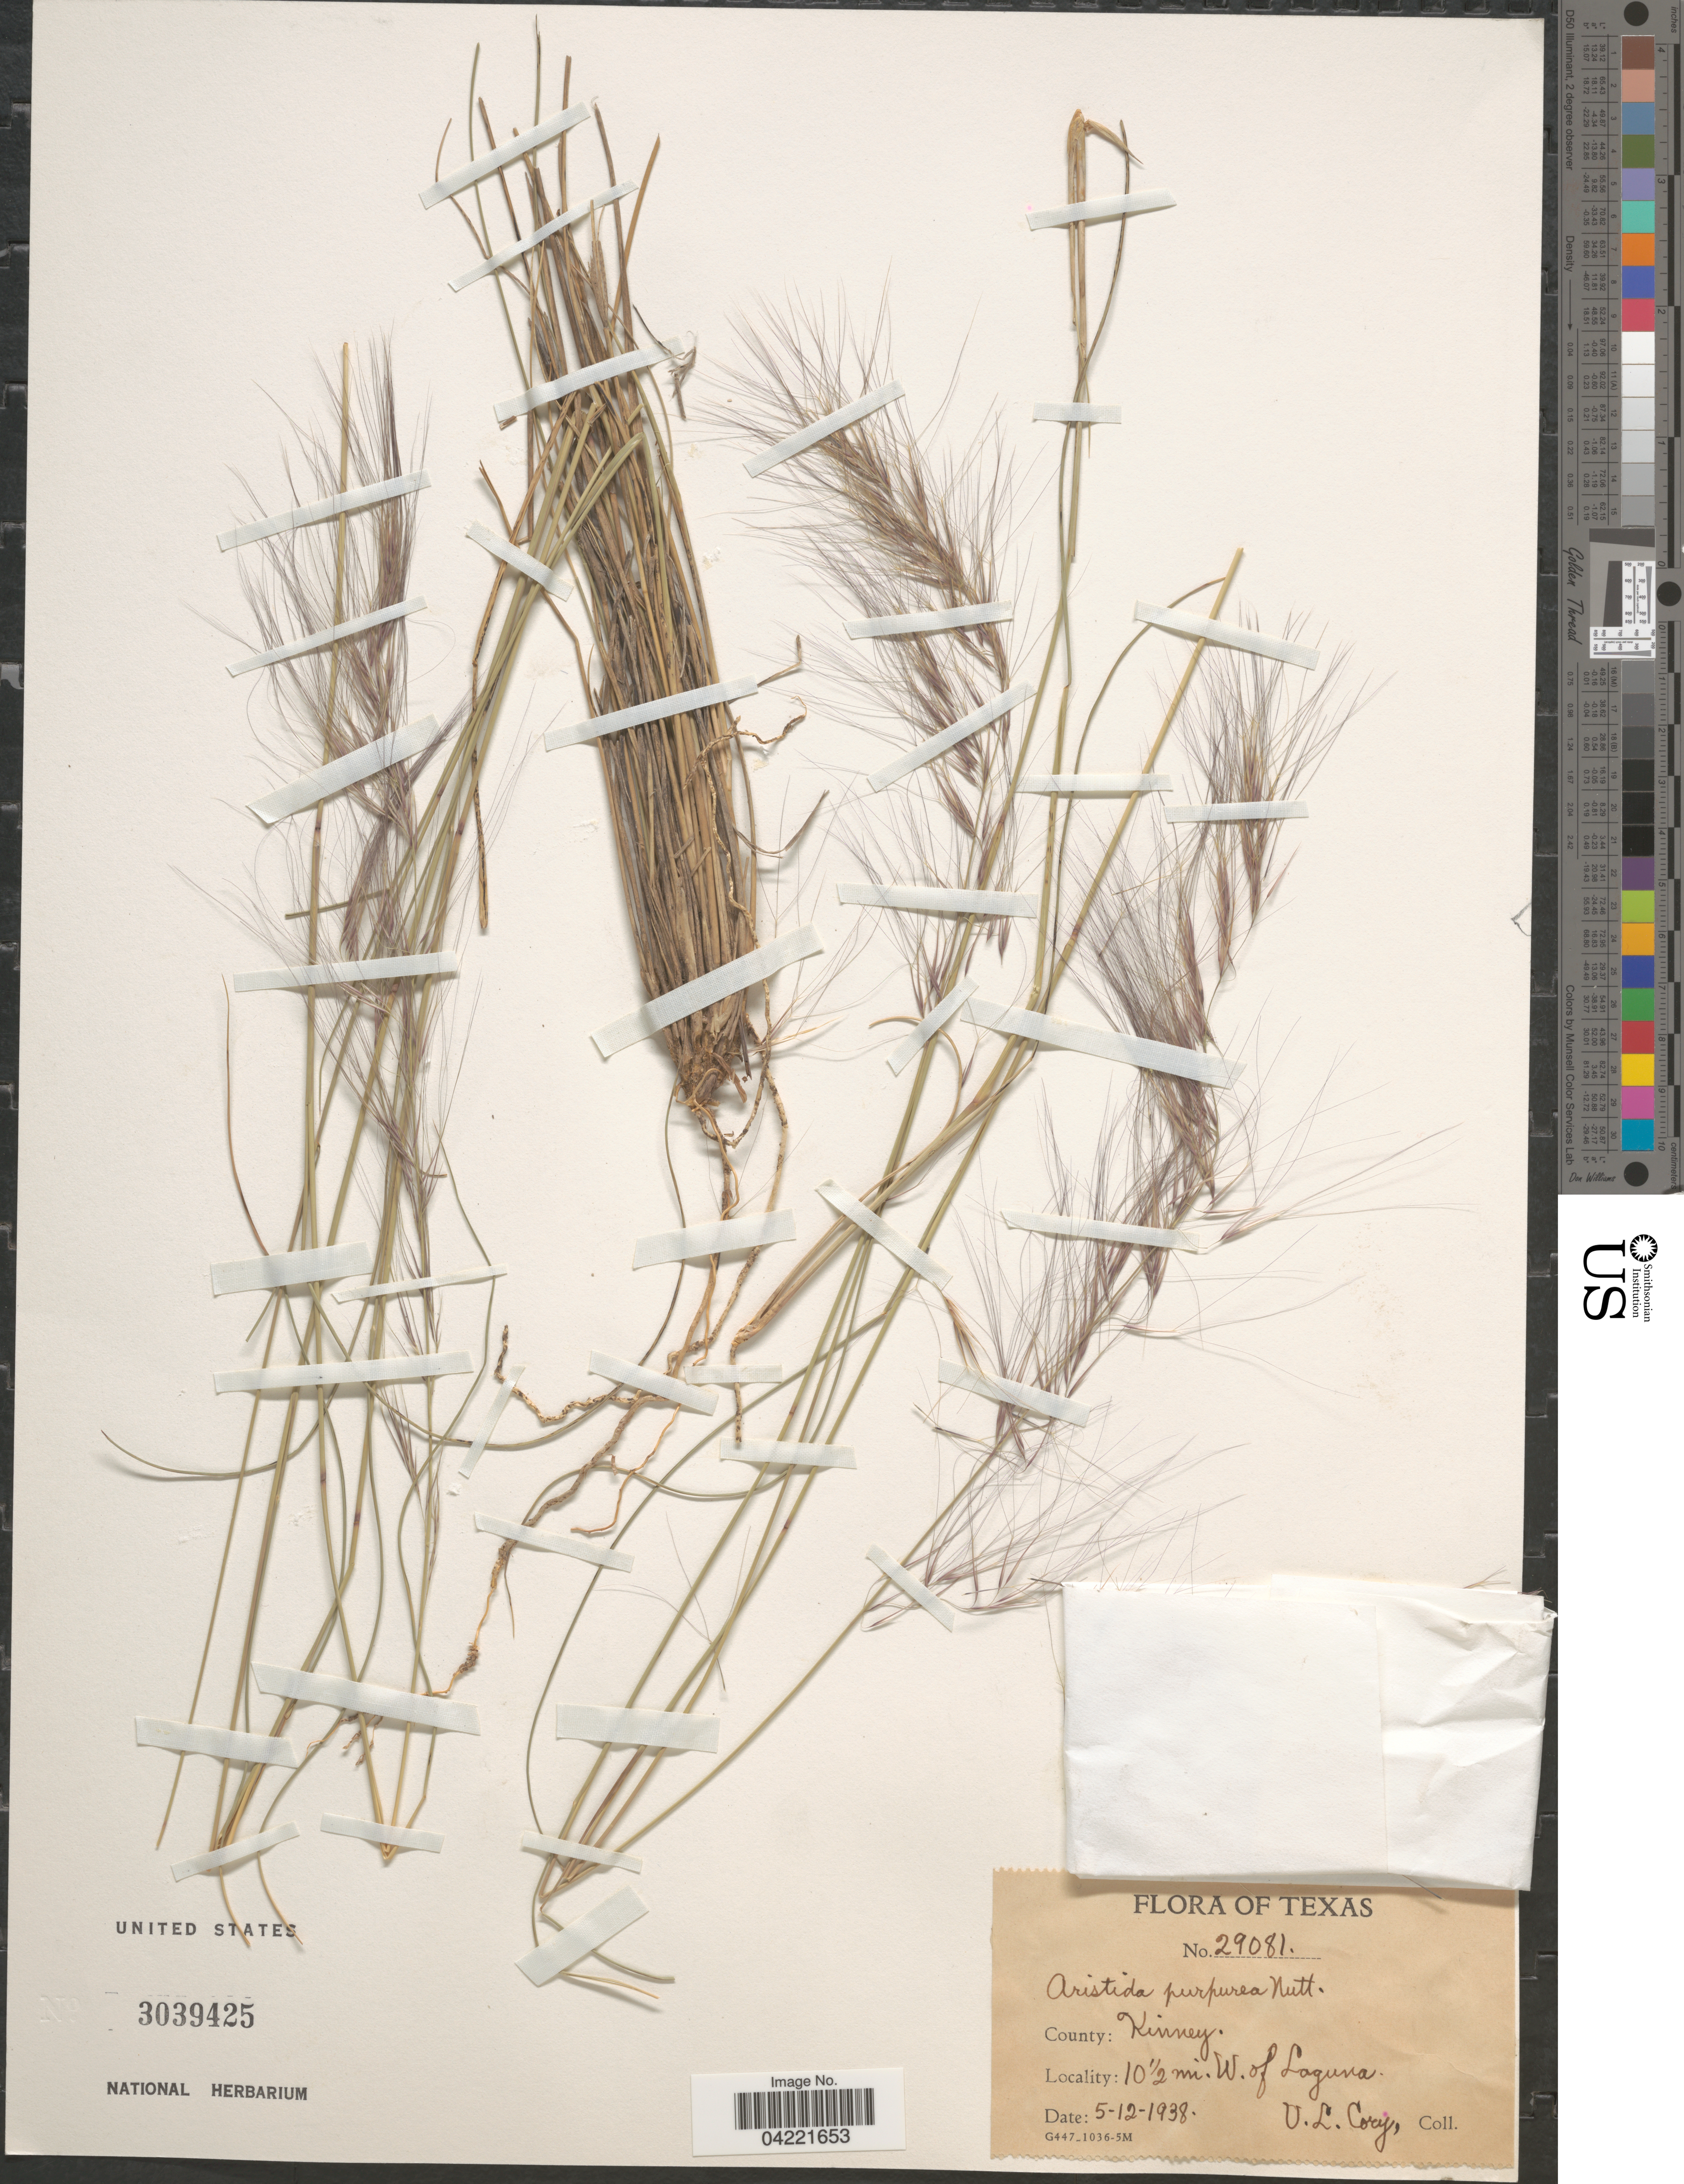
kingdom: Plantae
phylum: Tracheophyta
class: Liliopsida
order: Poales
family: Poaceae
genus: Aristida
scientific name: Aristida purpurea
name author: Nutt.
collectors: V. Cory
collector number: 29081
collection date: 1938-05-12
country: United States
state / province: Texas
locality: County Kinney. 10½ mi. W. of Laguna.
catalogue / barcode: US 3039425